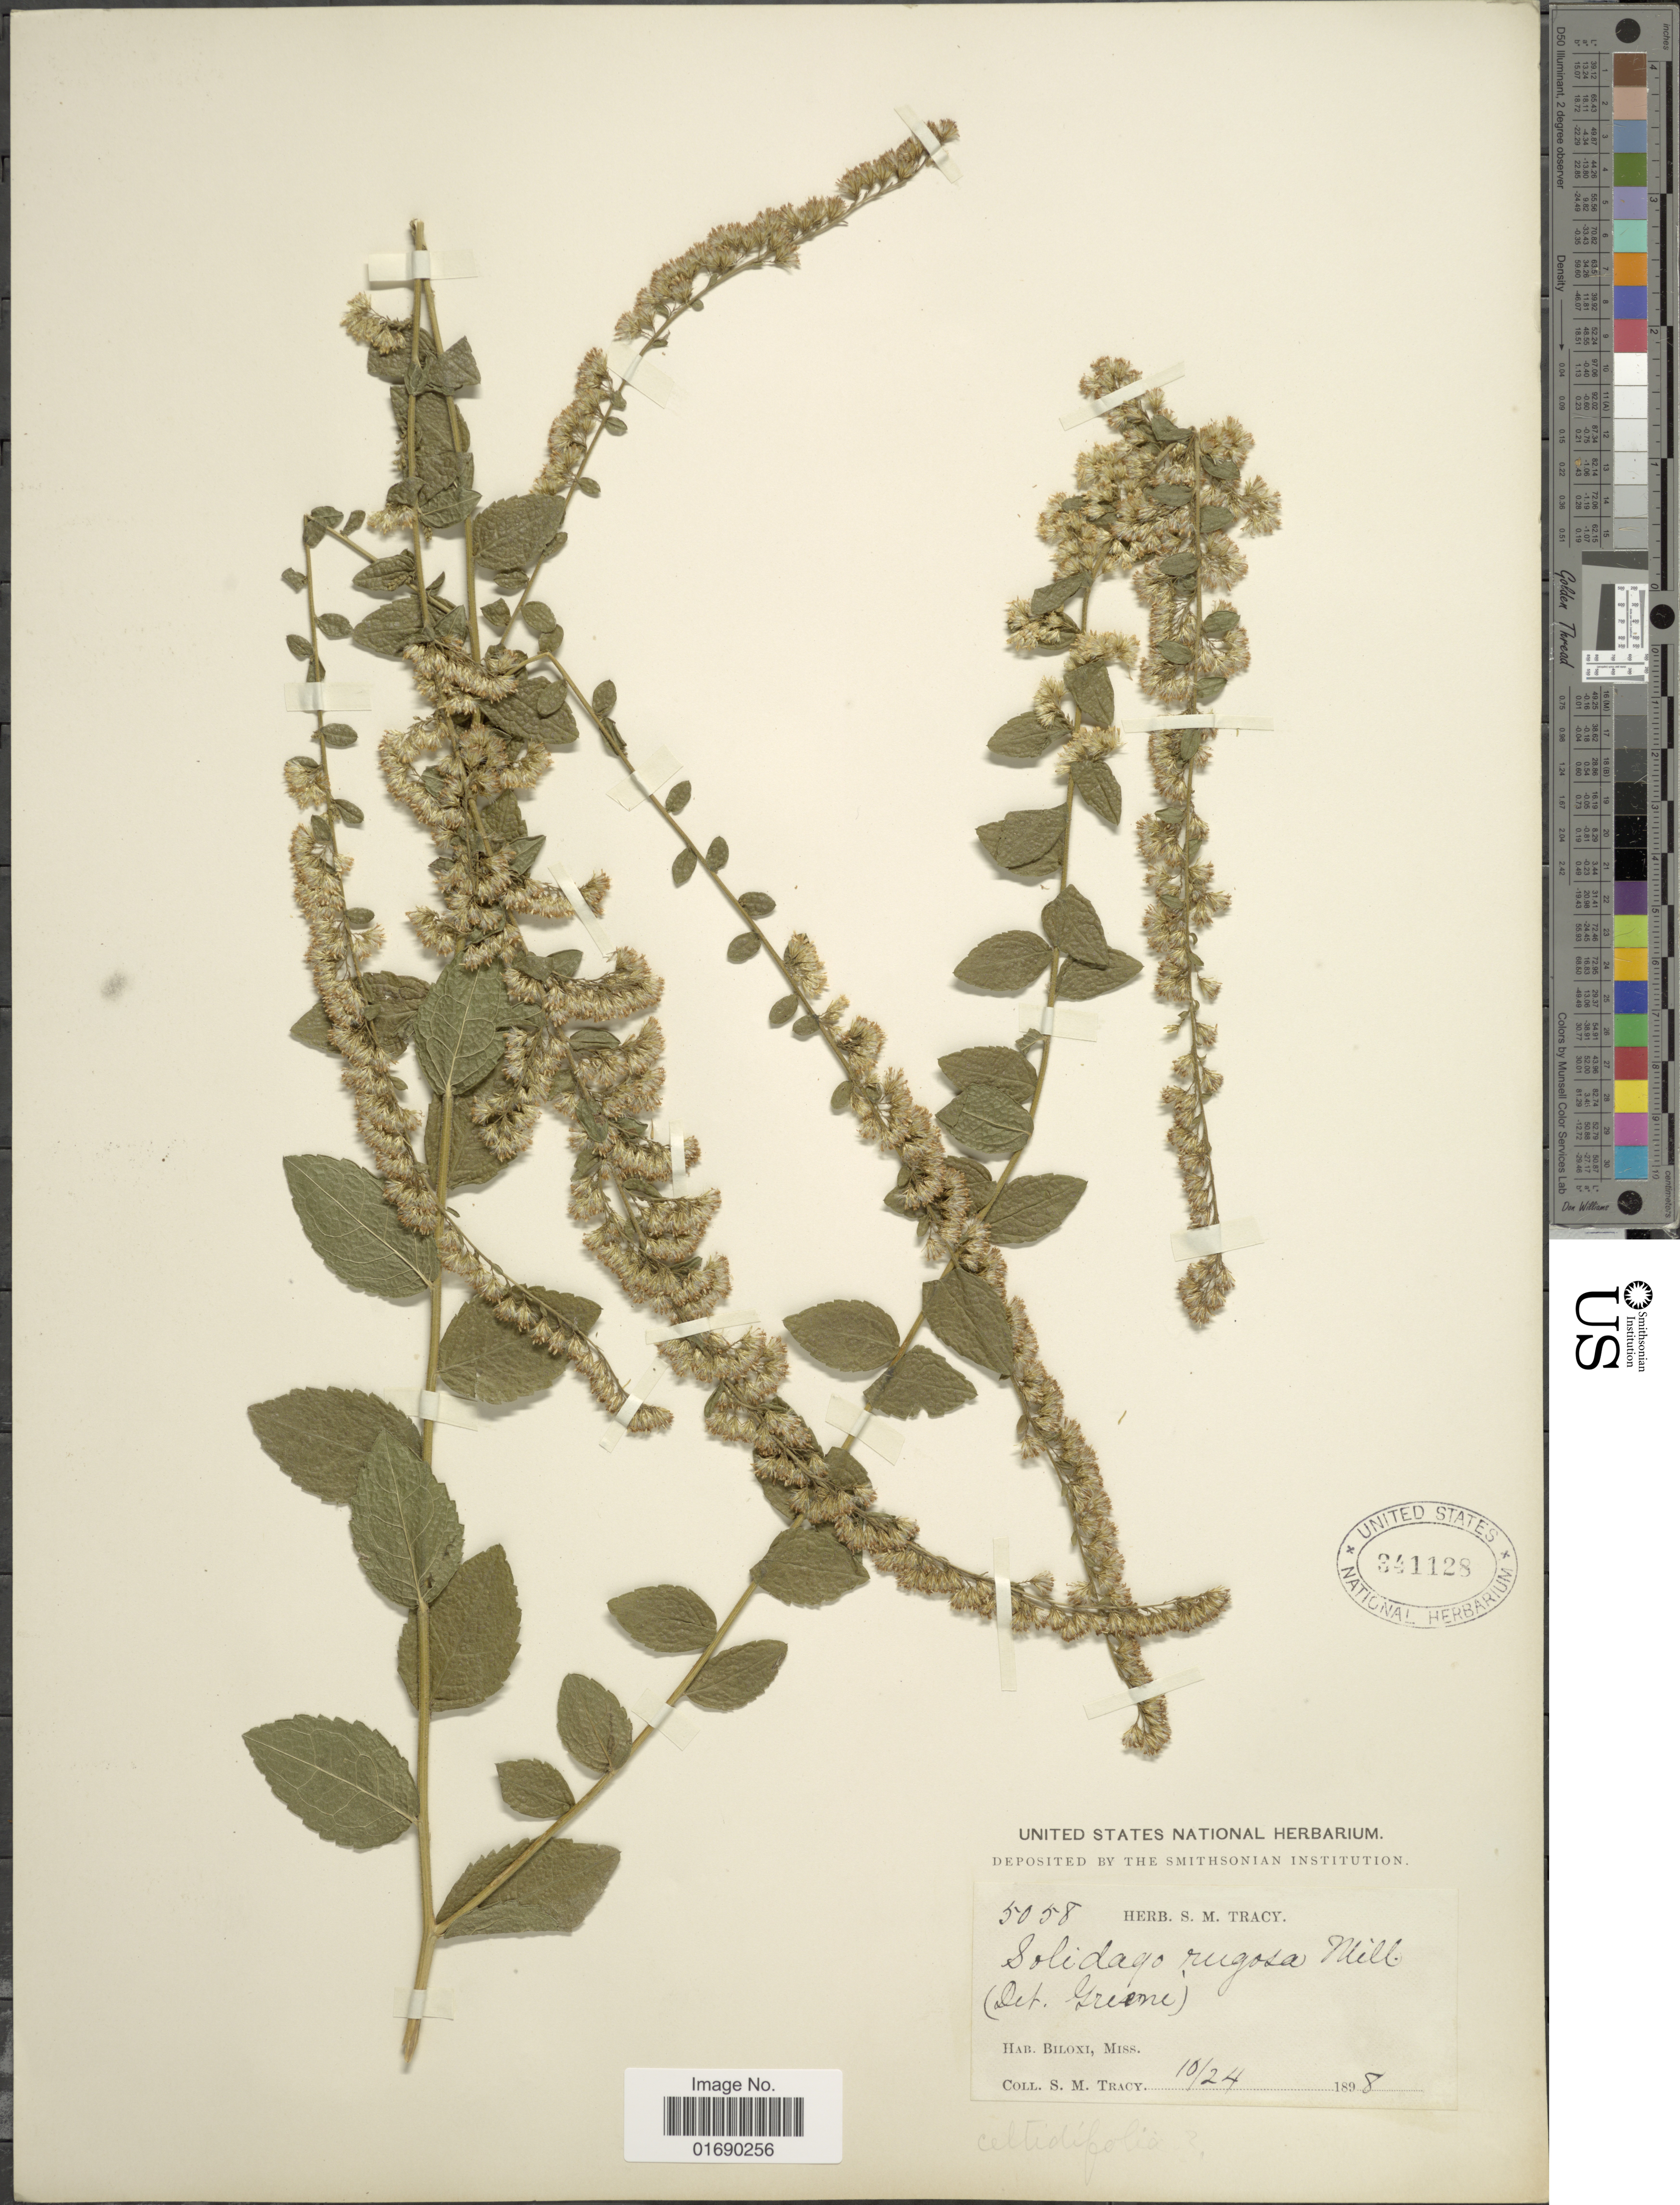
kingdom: Plantae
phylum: Tracheophyta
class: Magnoliopsida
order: Asterales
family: Asteraceae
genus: Solidago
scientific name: Solidago rugosa var. celtidifolia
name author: (Small) Fernald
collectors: S. M. Tracy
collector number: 5058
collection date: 1898-10-24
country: United States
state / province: Mississippi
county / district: Harrison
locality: Biloxi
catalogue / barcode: US 341128